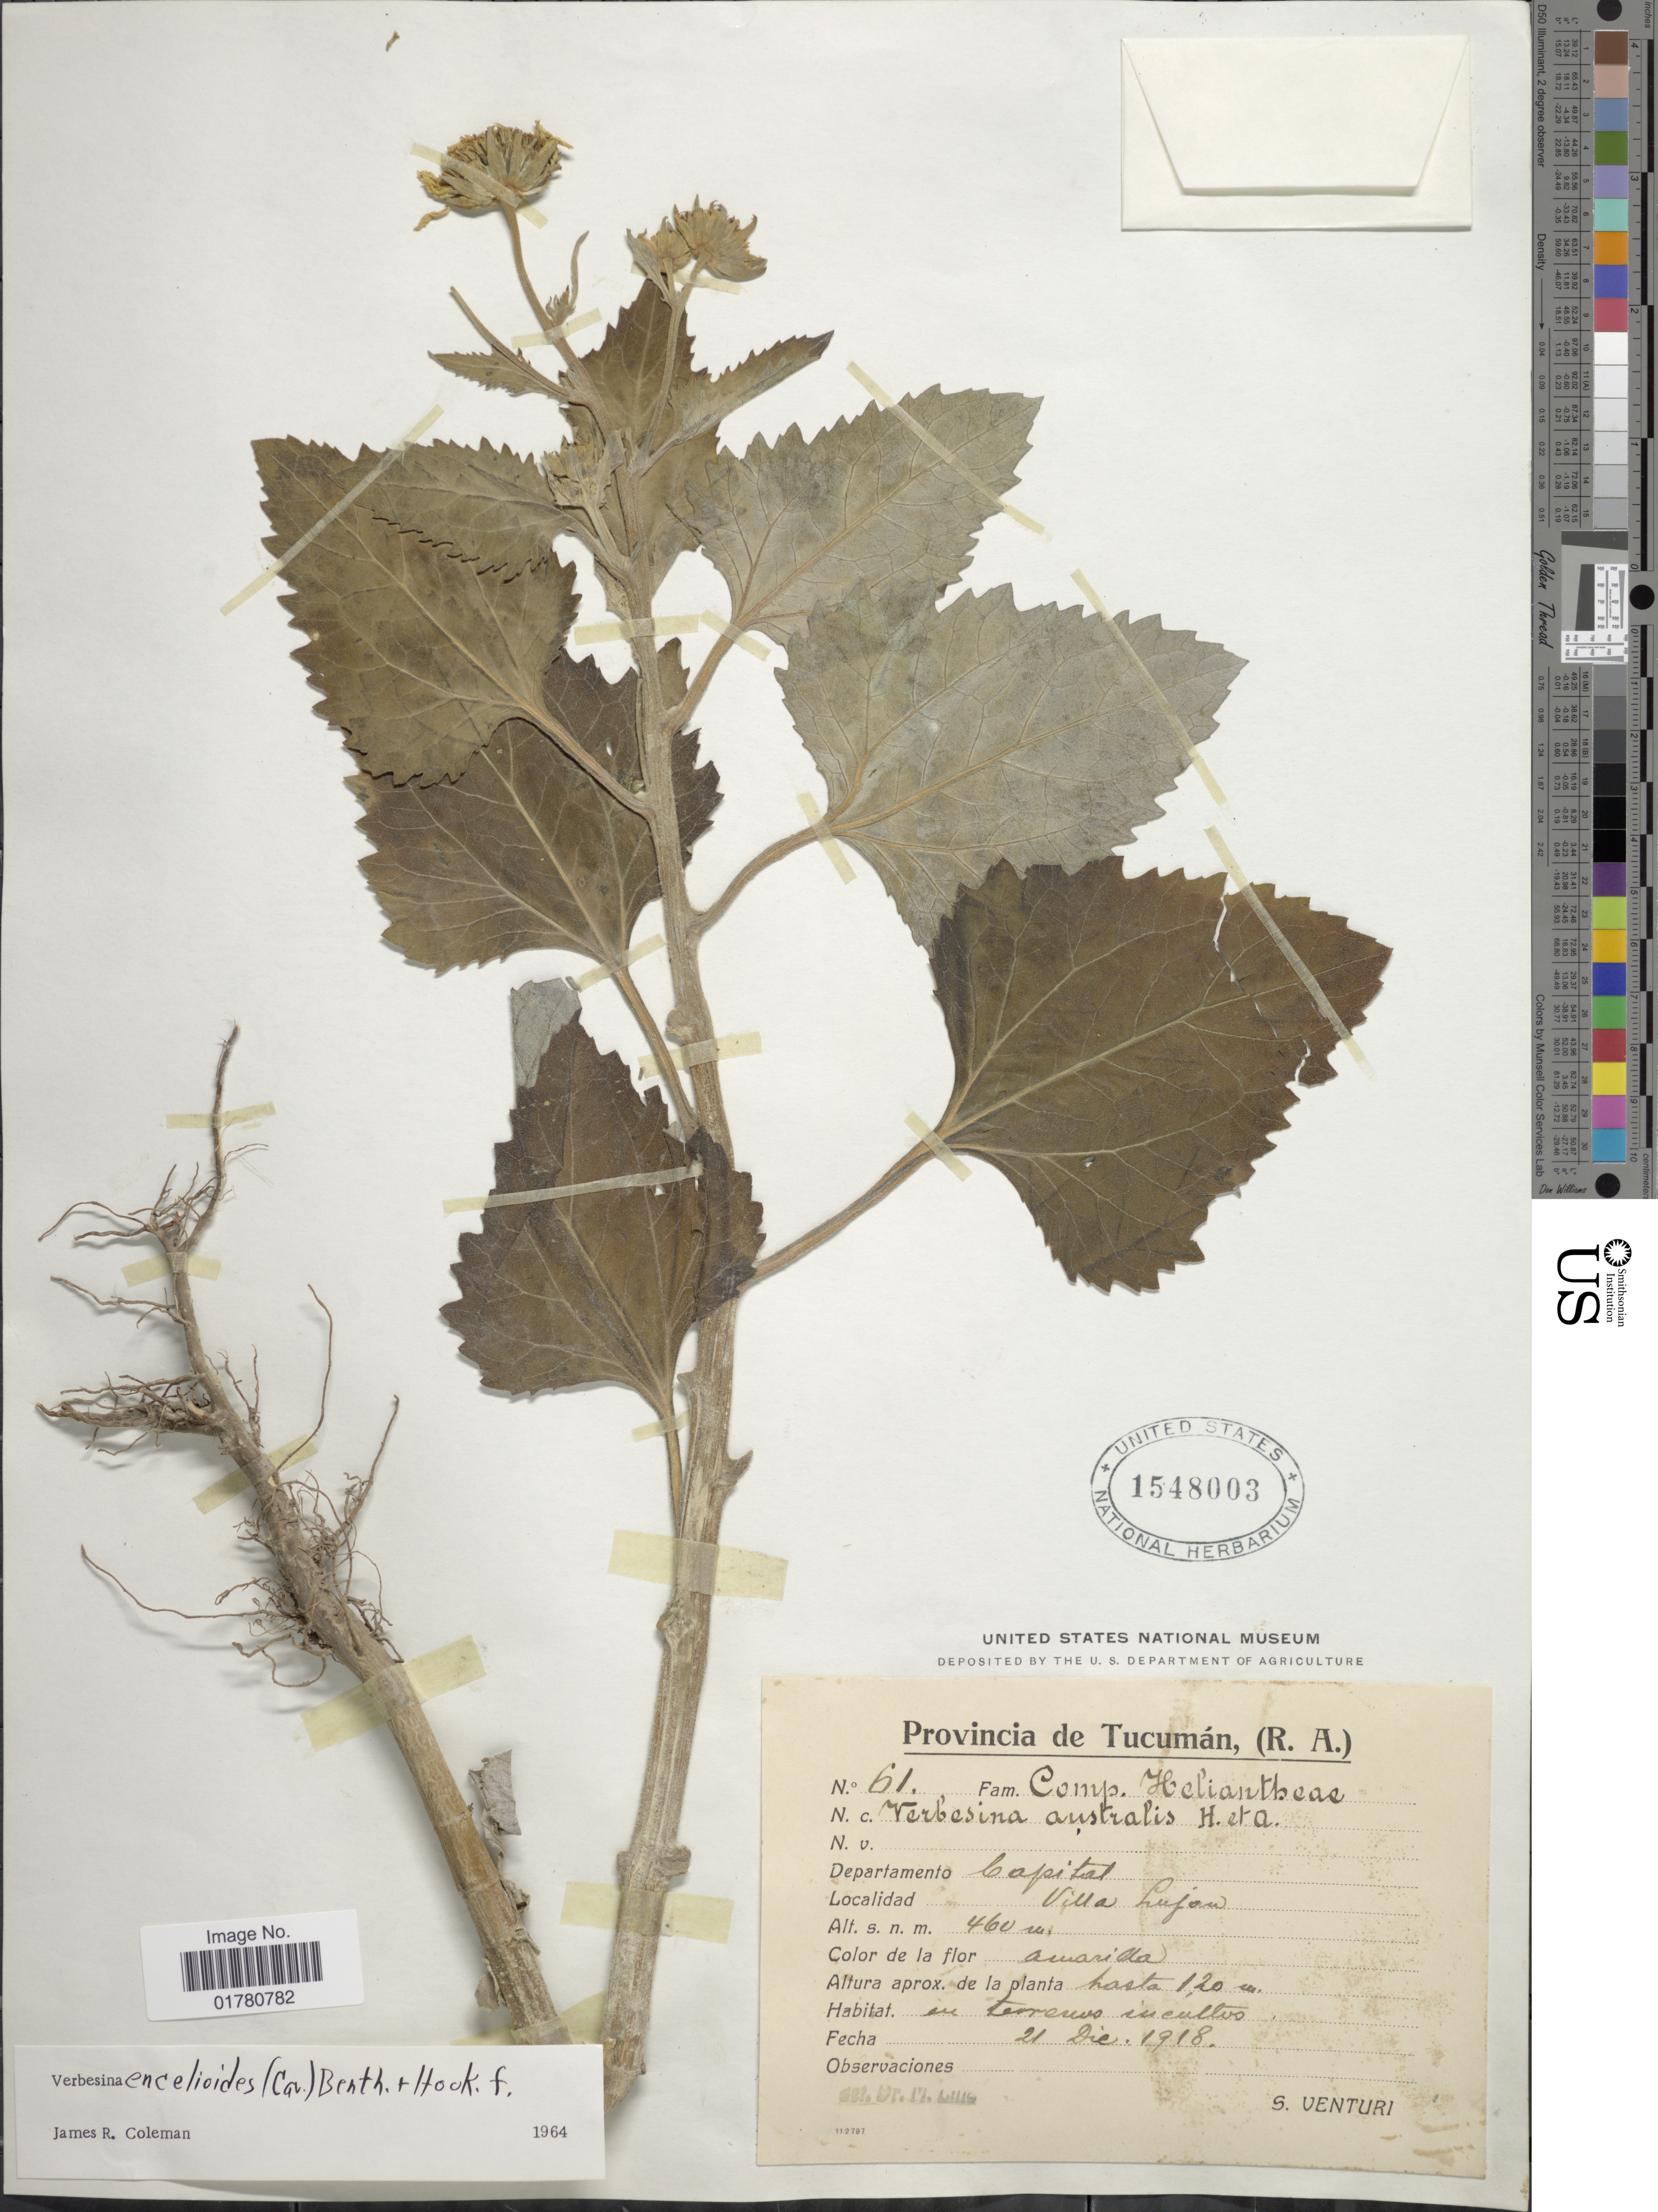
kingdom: Plantae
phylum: Tracheophyta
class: Magnoliopsida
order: Asterales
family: Asteraceae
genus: Verbesina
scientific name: Verbesina encelioides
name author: (Cav.) Benth. & Hook. ex A. Gray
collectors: S. Venturi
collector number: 61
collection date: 1918-12-21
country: Argentina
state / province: Tucuman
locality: (R.A.) Departamento Capital, Villa Lujan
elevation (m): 460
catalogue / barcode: US 1548003